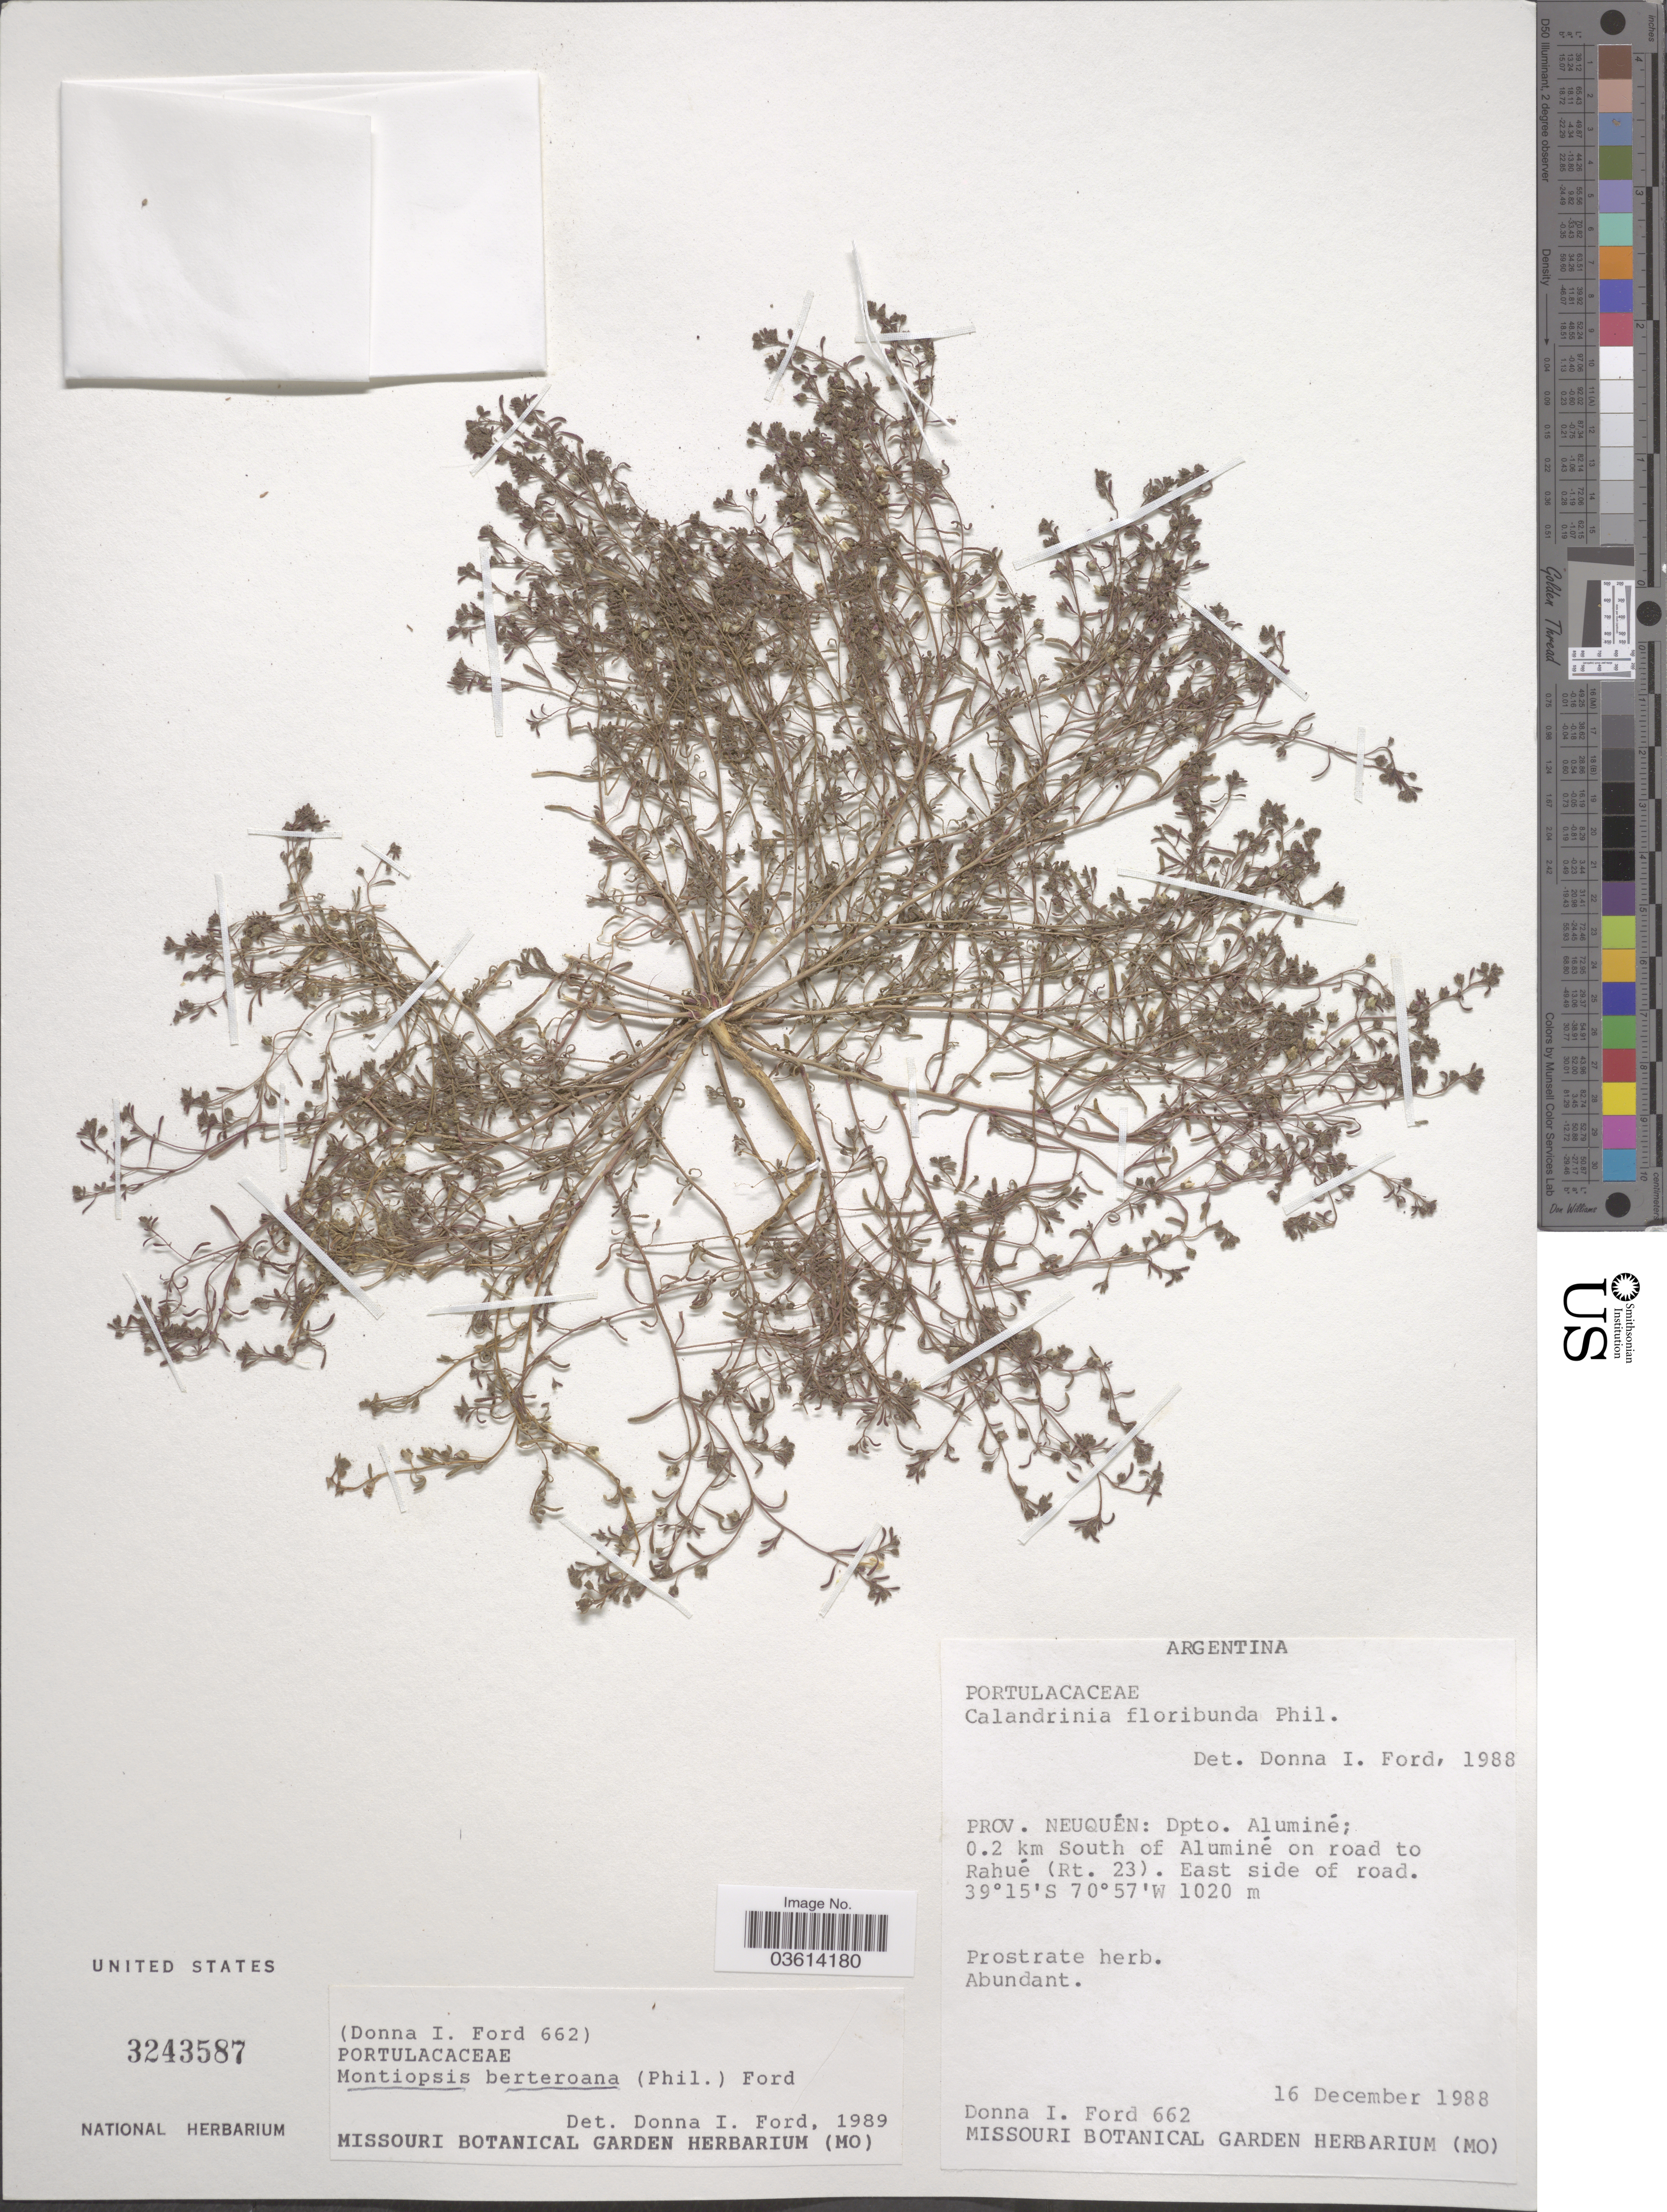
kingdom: Plantae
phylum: Tracheophyta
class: Magnoliopsida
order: Caryophyllales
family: Montiaceae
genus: Montiopsis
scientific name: Montiopsis berteroana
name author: (Phil.) D.I. Ford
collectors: Ford, D.I.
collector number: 662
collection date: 1988-12-16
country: Argentina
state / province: Neuquen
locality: Prov. Neuquén: Dpto. Aluminé; 0.2 km South of Aluminé on road to Rahué (Rt. 23). East side of road.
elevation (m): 1020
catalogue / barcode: US 3243587